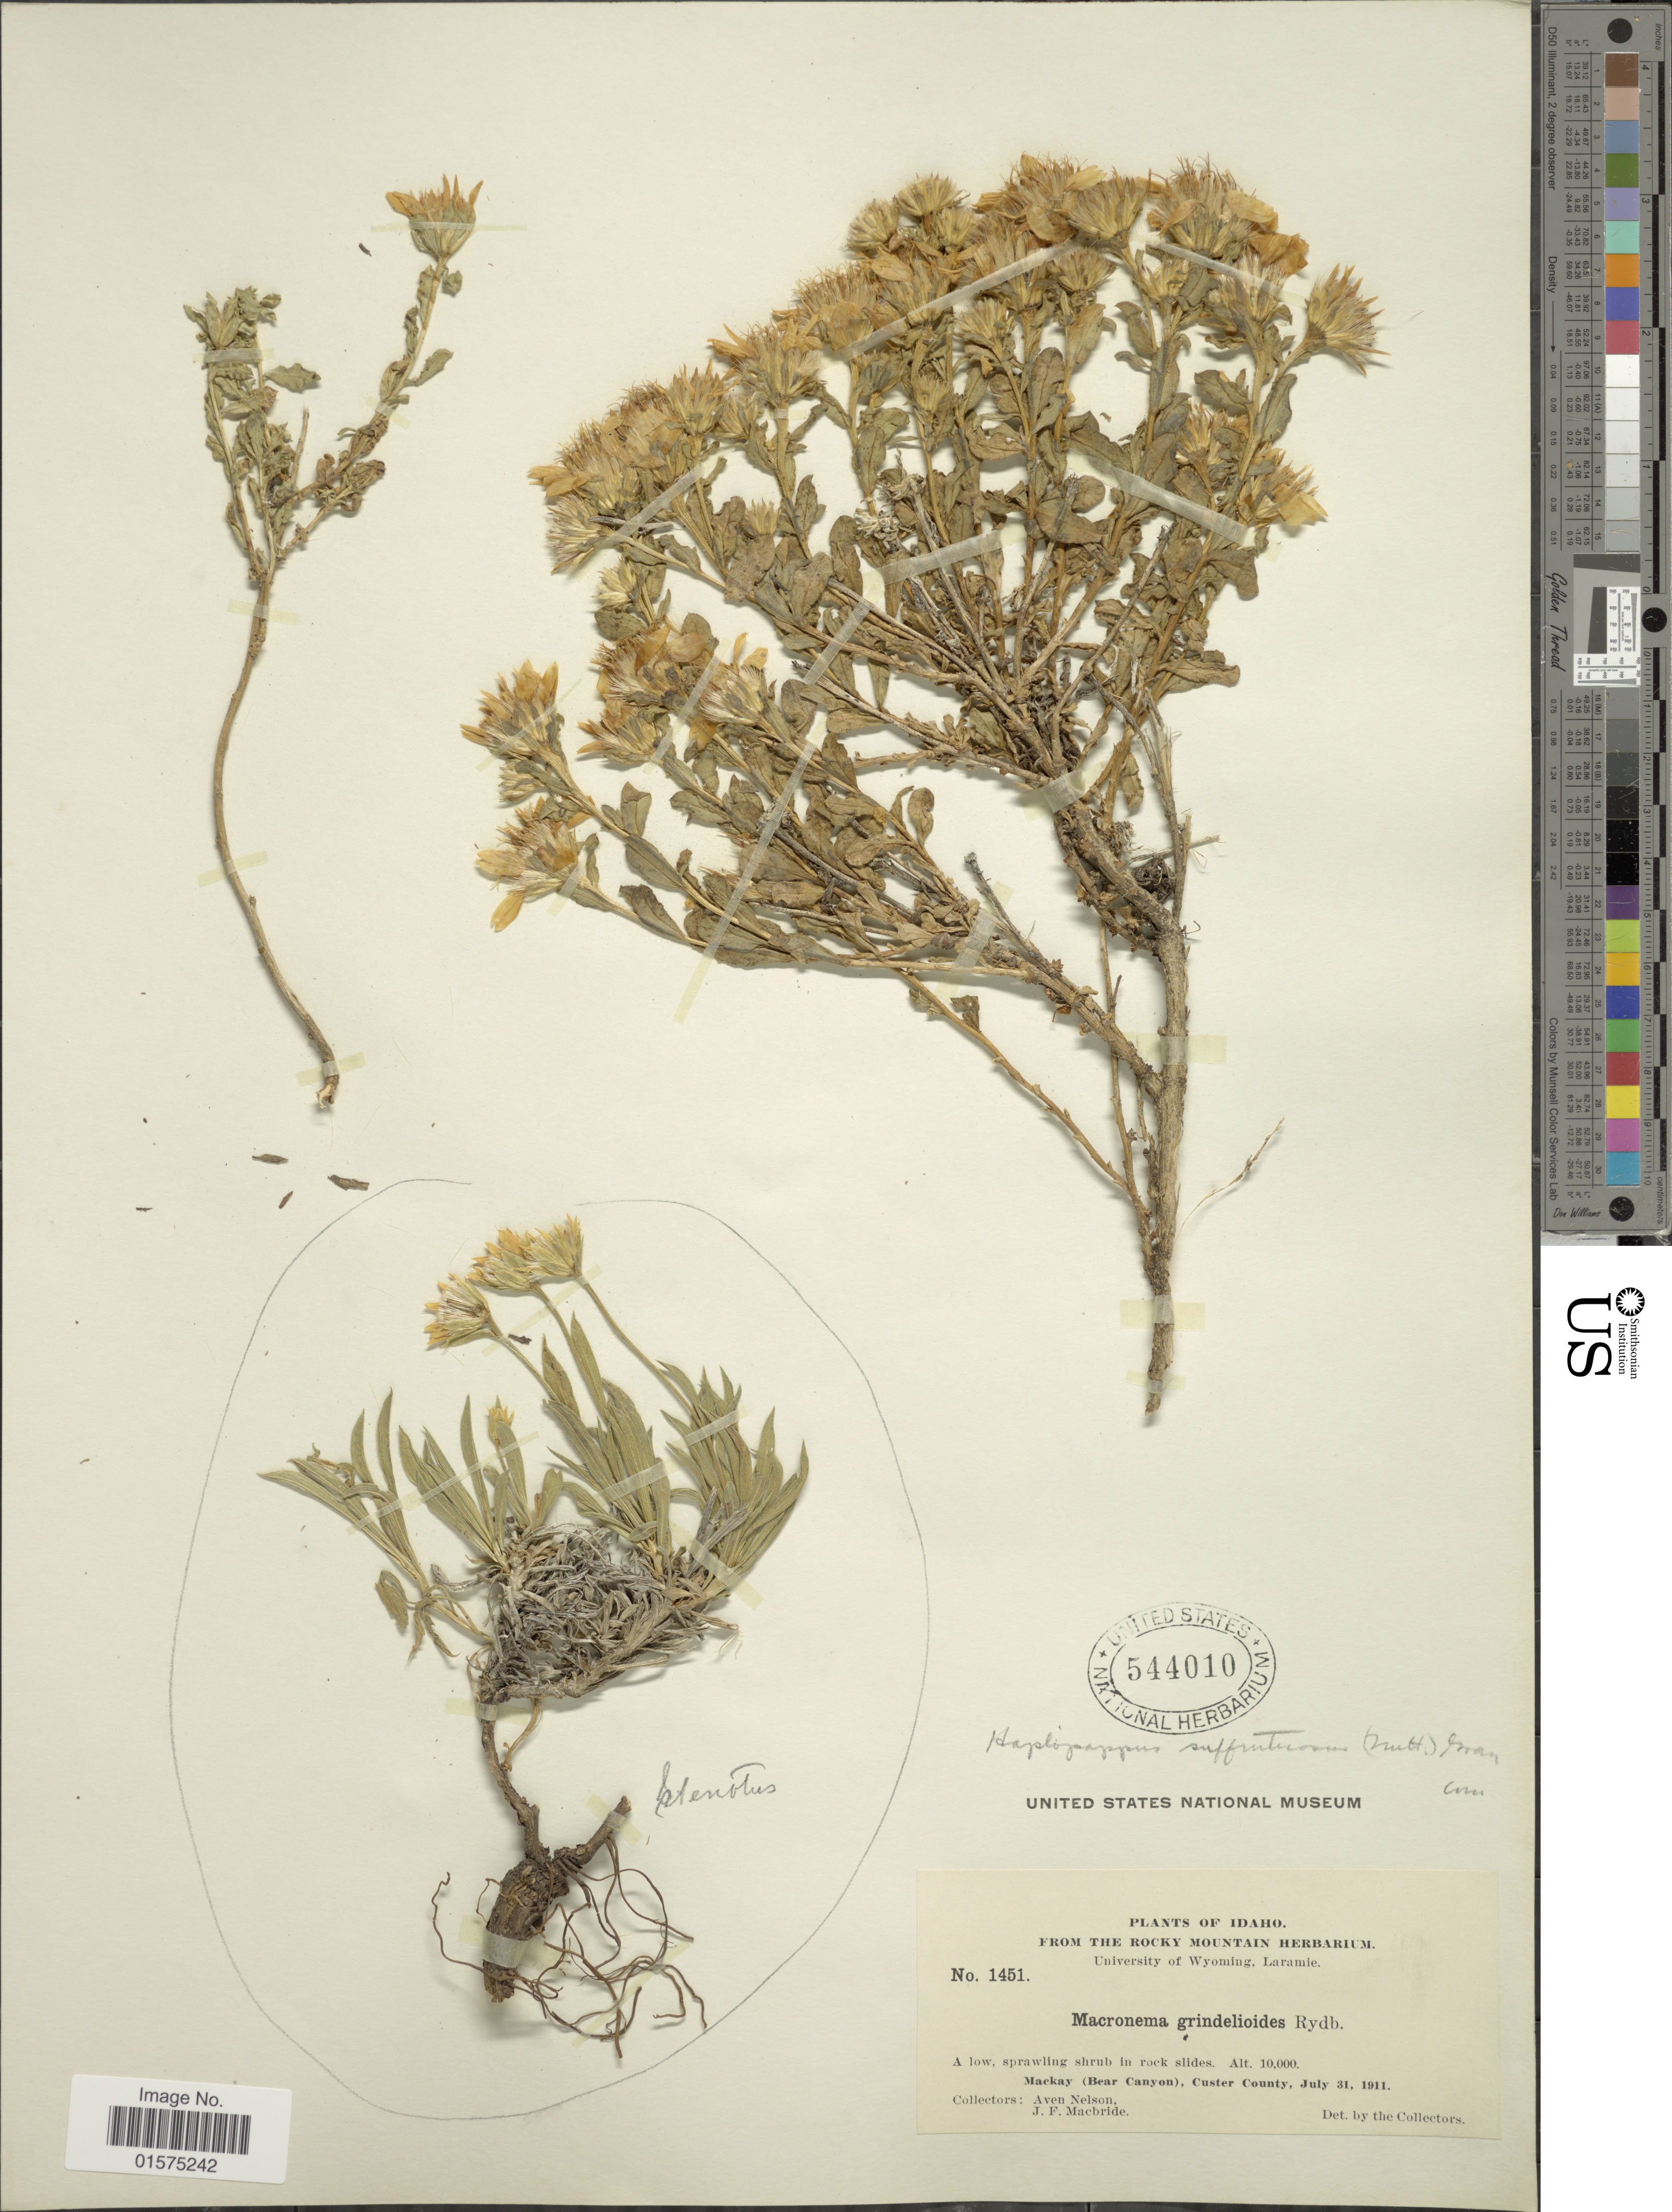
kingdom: Plantae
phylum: Tracheophyta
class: Magnoliopsida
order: Asterales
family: Asteraceae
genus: Ericameria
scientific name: Ericameria suffruticosa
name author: (Nutt.) G.L. Nesom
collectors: A. Nelson & J. F. Macbride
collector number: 1451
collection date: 1911-07-31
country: United States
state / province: Idaho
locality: Mackay (Bear Canyon), Custer County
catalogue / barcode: US 544010